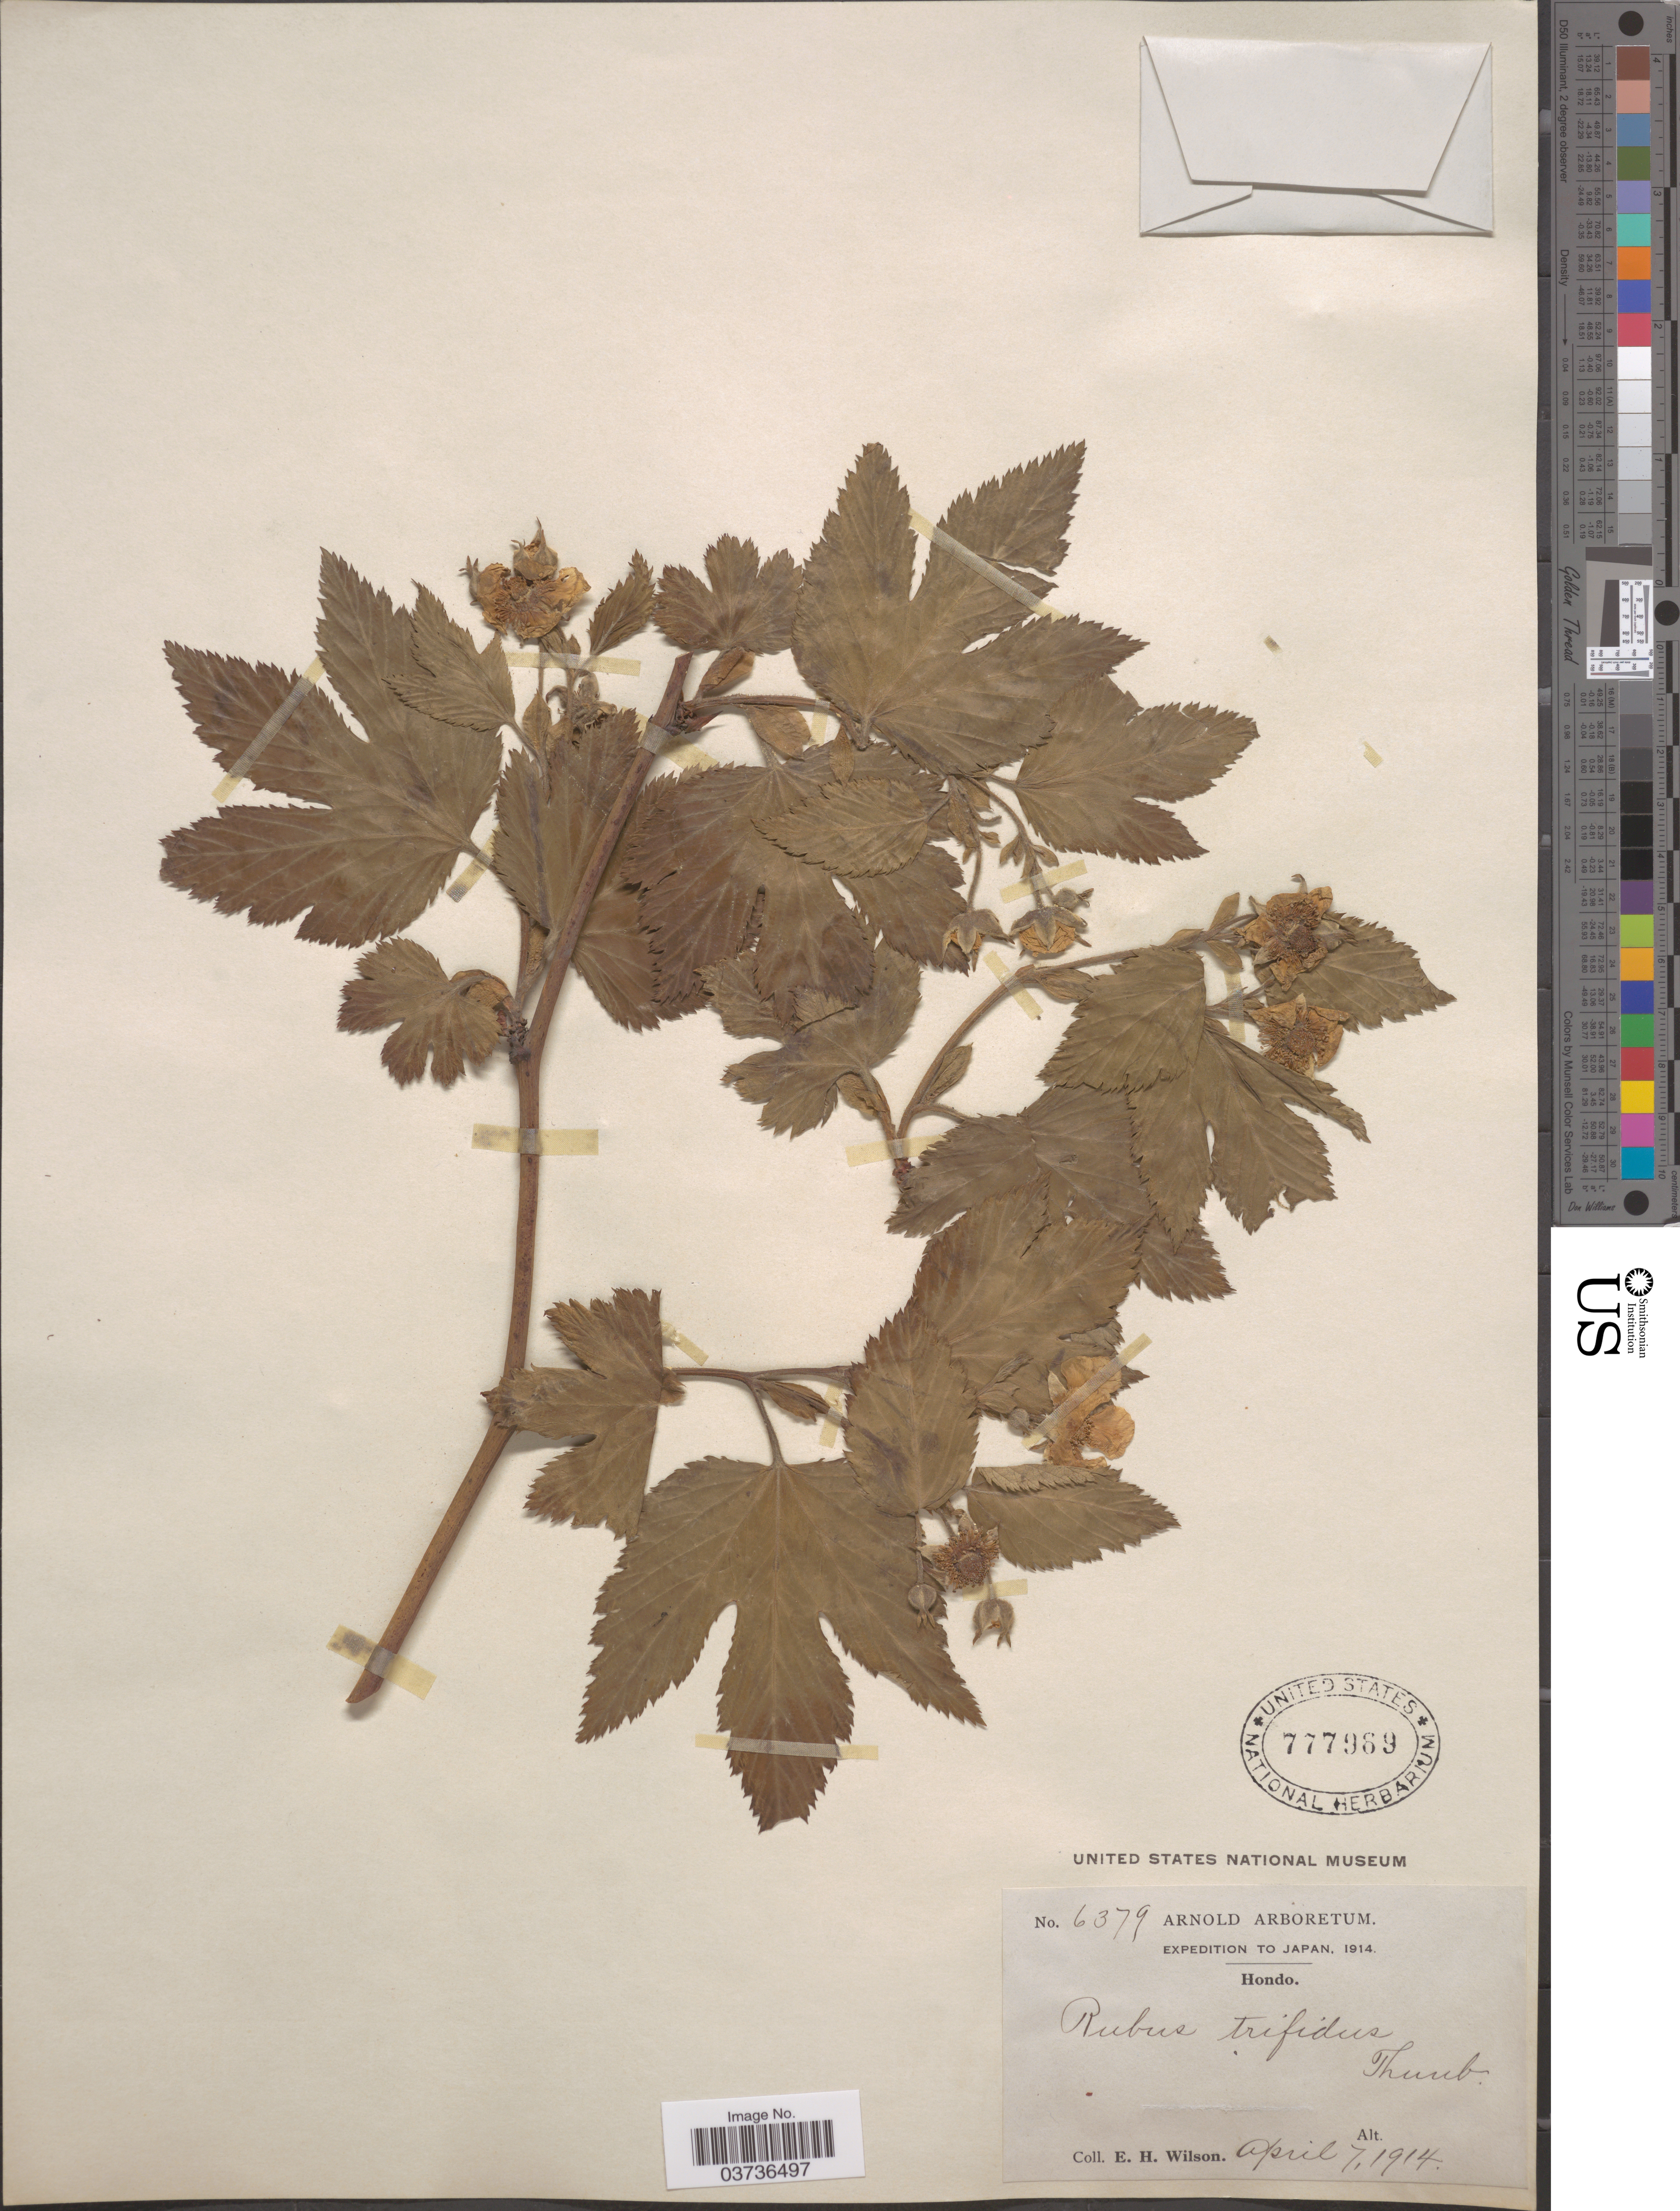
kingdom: Plantae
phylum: Tracheophyta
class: Magnoliopsida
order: Rosales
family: Rosaceae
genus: Rubus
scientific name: Rubus trifidus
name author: Thunb.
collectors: E. Wilson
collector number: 6379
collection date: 1914-04-07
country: Japan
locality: Hondo.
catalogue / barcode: US 777969